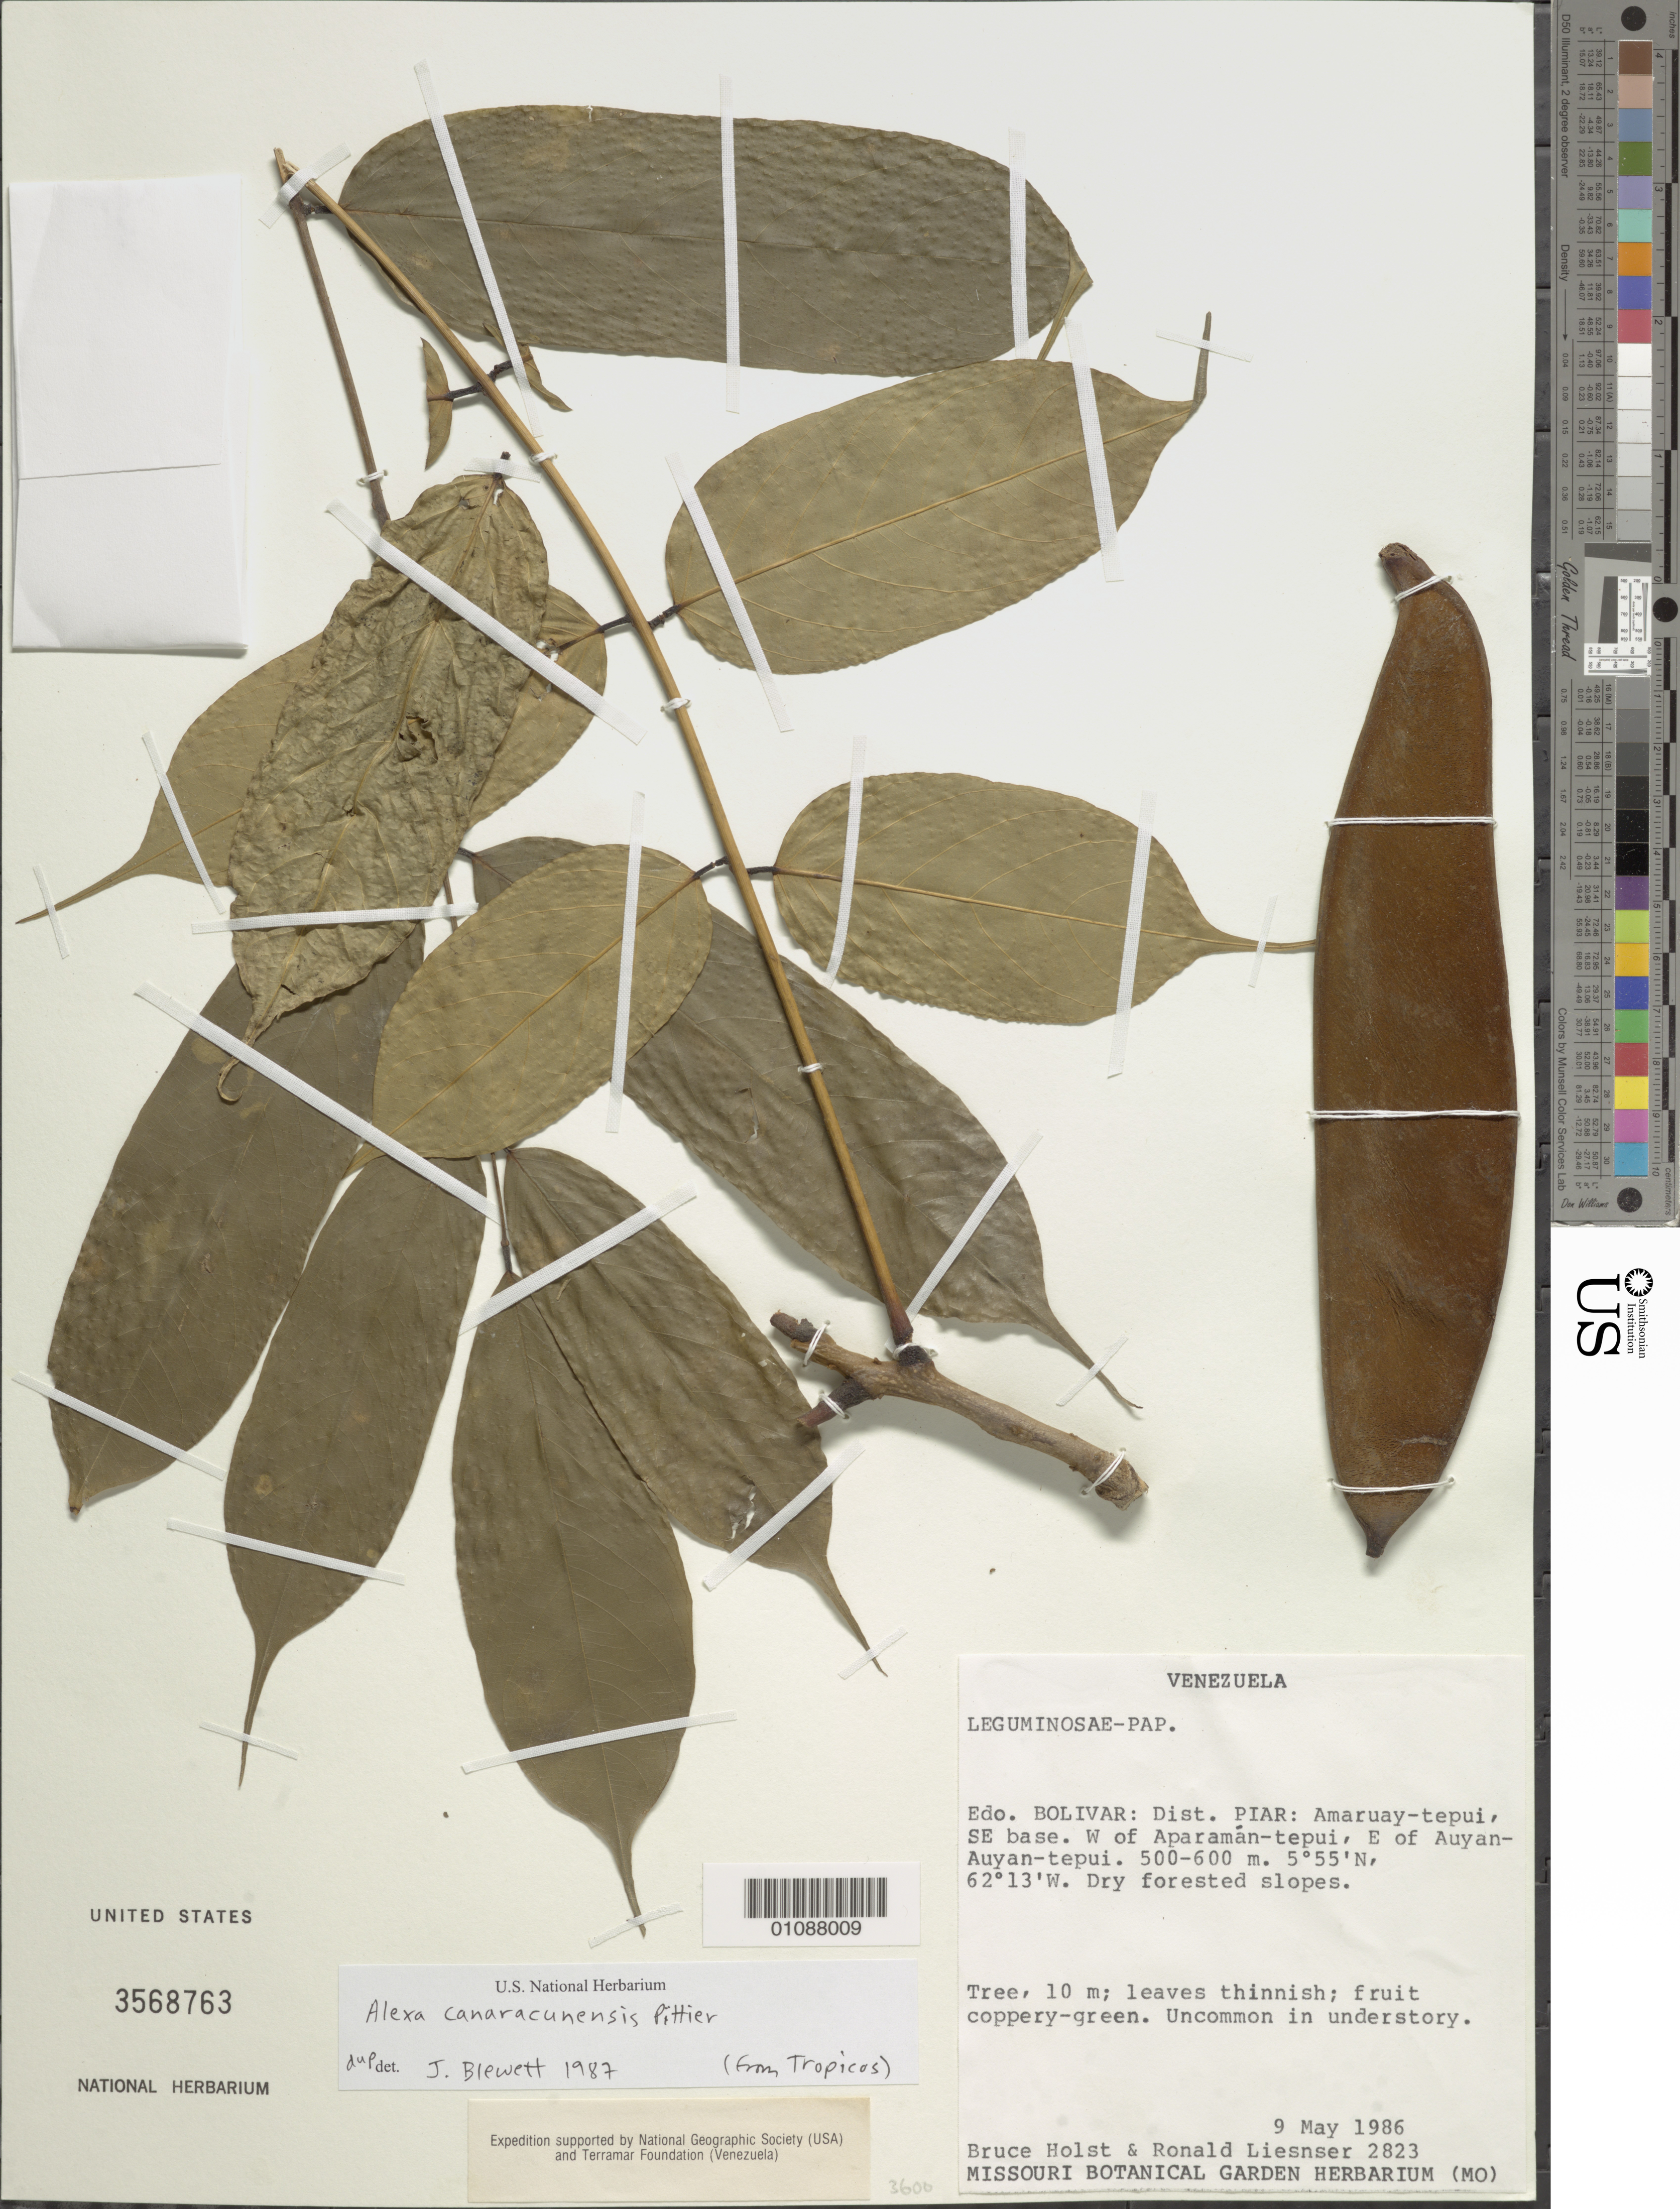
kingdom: Plantae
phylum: Tracheophyta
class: Magnoliopsida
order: Fabales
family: Fabaceae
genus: Alexa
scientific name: Alexa canaracunensis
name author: Pittier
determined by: Blewett, J. W.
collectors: B. Holst & R. L. Liesner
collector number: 2823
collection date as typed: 9-May-86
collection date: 1986-05-09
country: Venezuela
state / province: Bolívar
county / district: Piar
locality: Amaruay-tepuí, SE base. W of Aparamán-tepui, E of Auyan-tepui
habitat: Dry forested slopes. Understory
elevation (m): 500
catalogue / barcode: US 3568763